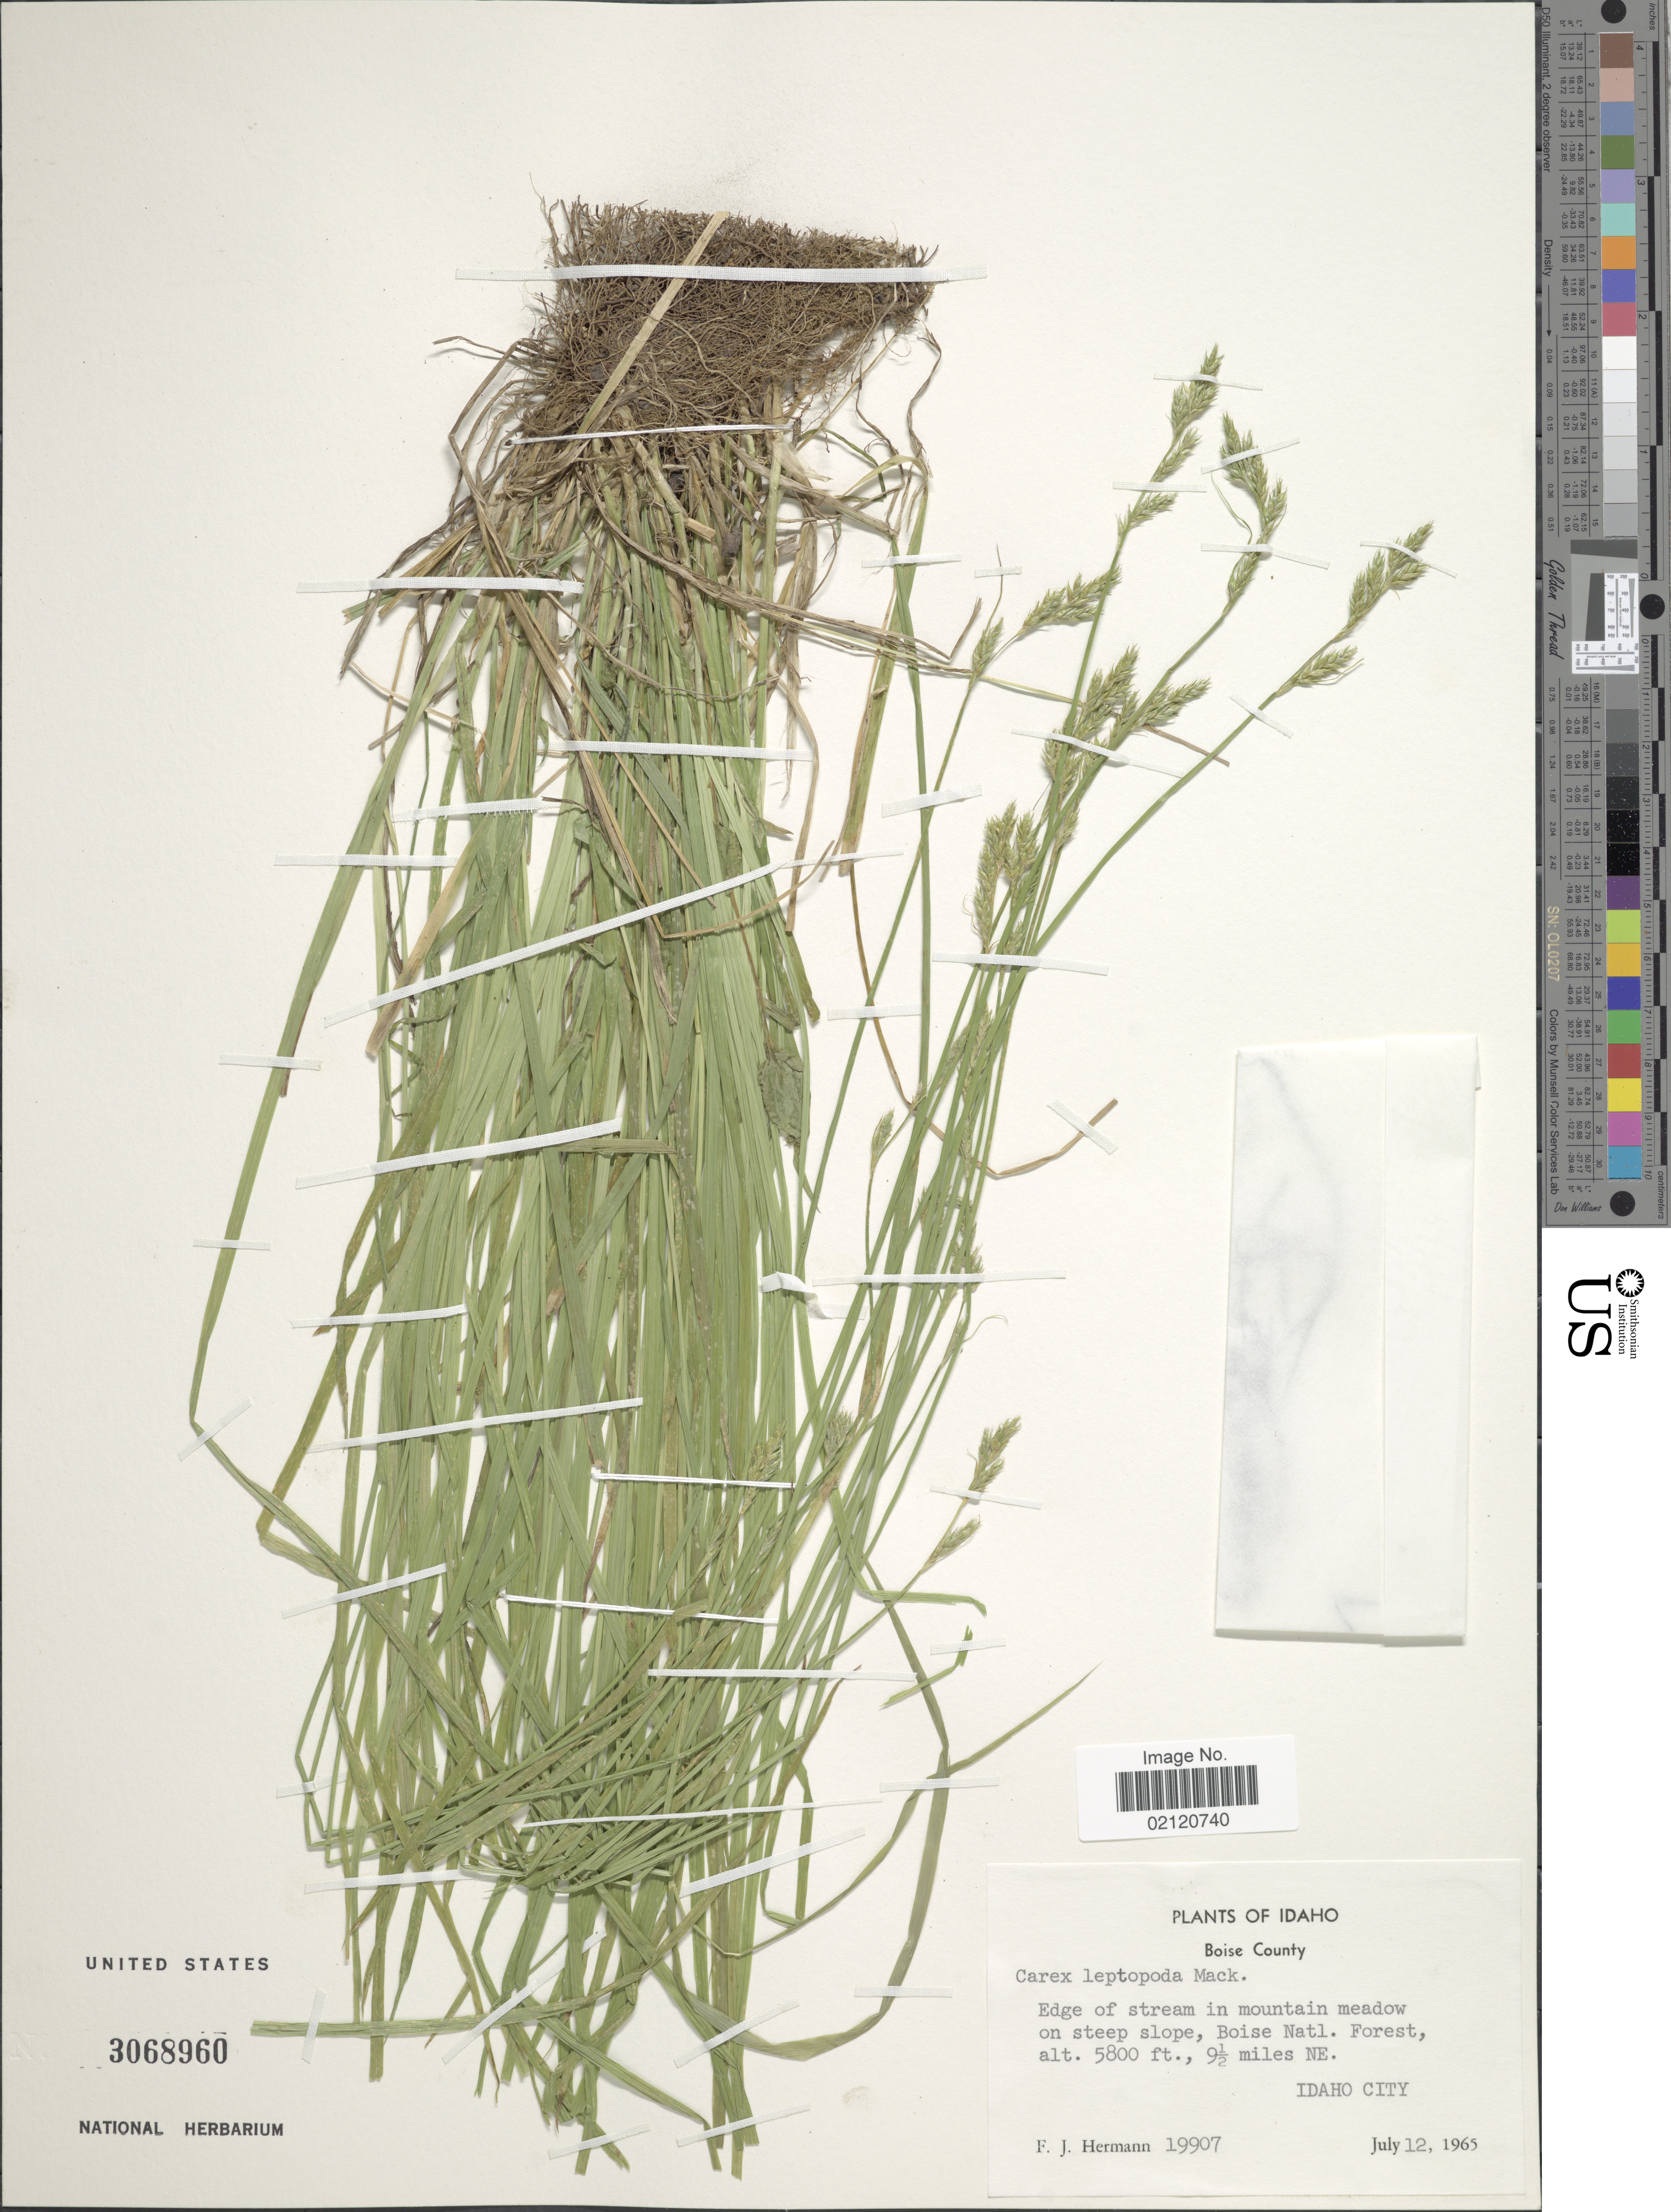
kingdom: Plantae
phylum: Tracheophyta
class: Liliopsida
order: Poales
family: Cyperaceae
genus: Carex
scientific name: Carex leptalea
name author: Wahlenb.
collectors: F. J. Hermann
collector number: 19907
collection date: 1965-07-12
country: United States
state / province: Idaho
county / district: Boise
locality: Edge of stream in mountain meadow on steep slope, Boise Natl. Forest, 9 ½ miles NE, Idaho City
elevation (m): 1768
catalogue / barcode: US 3068960